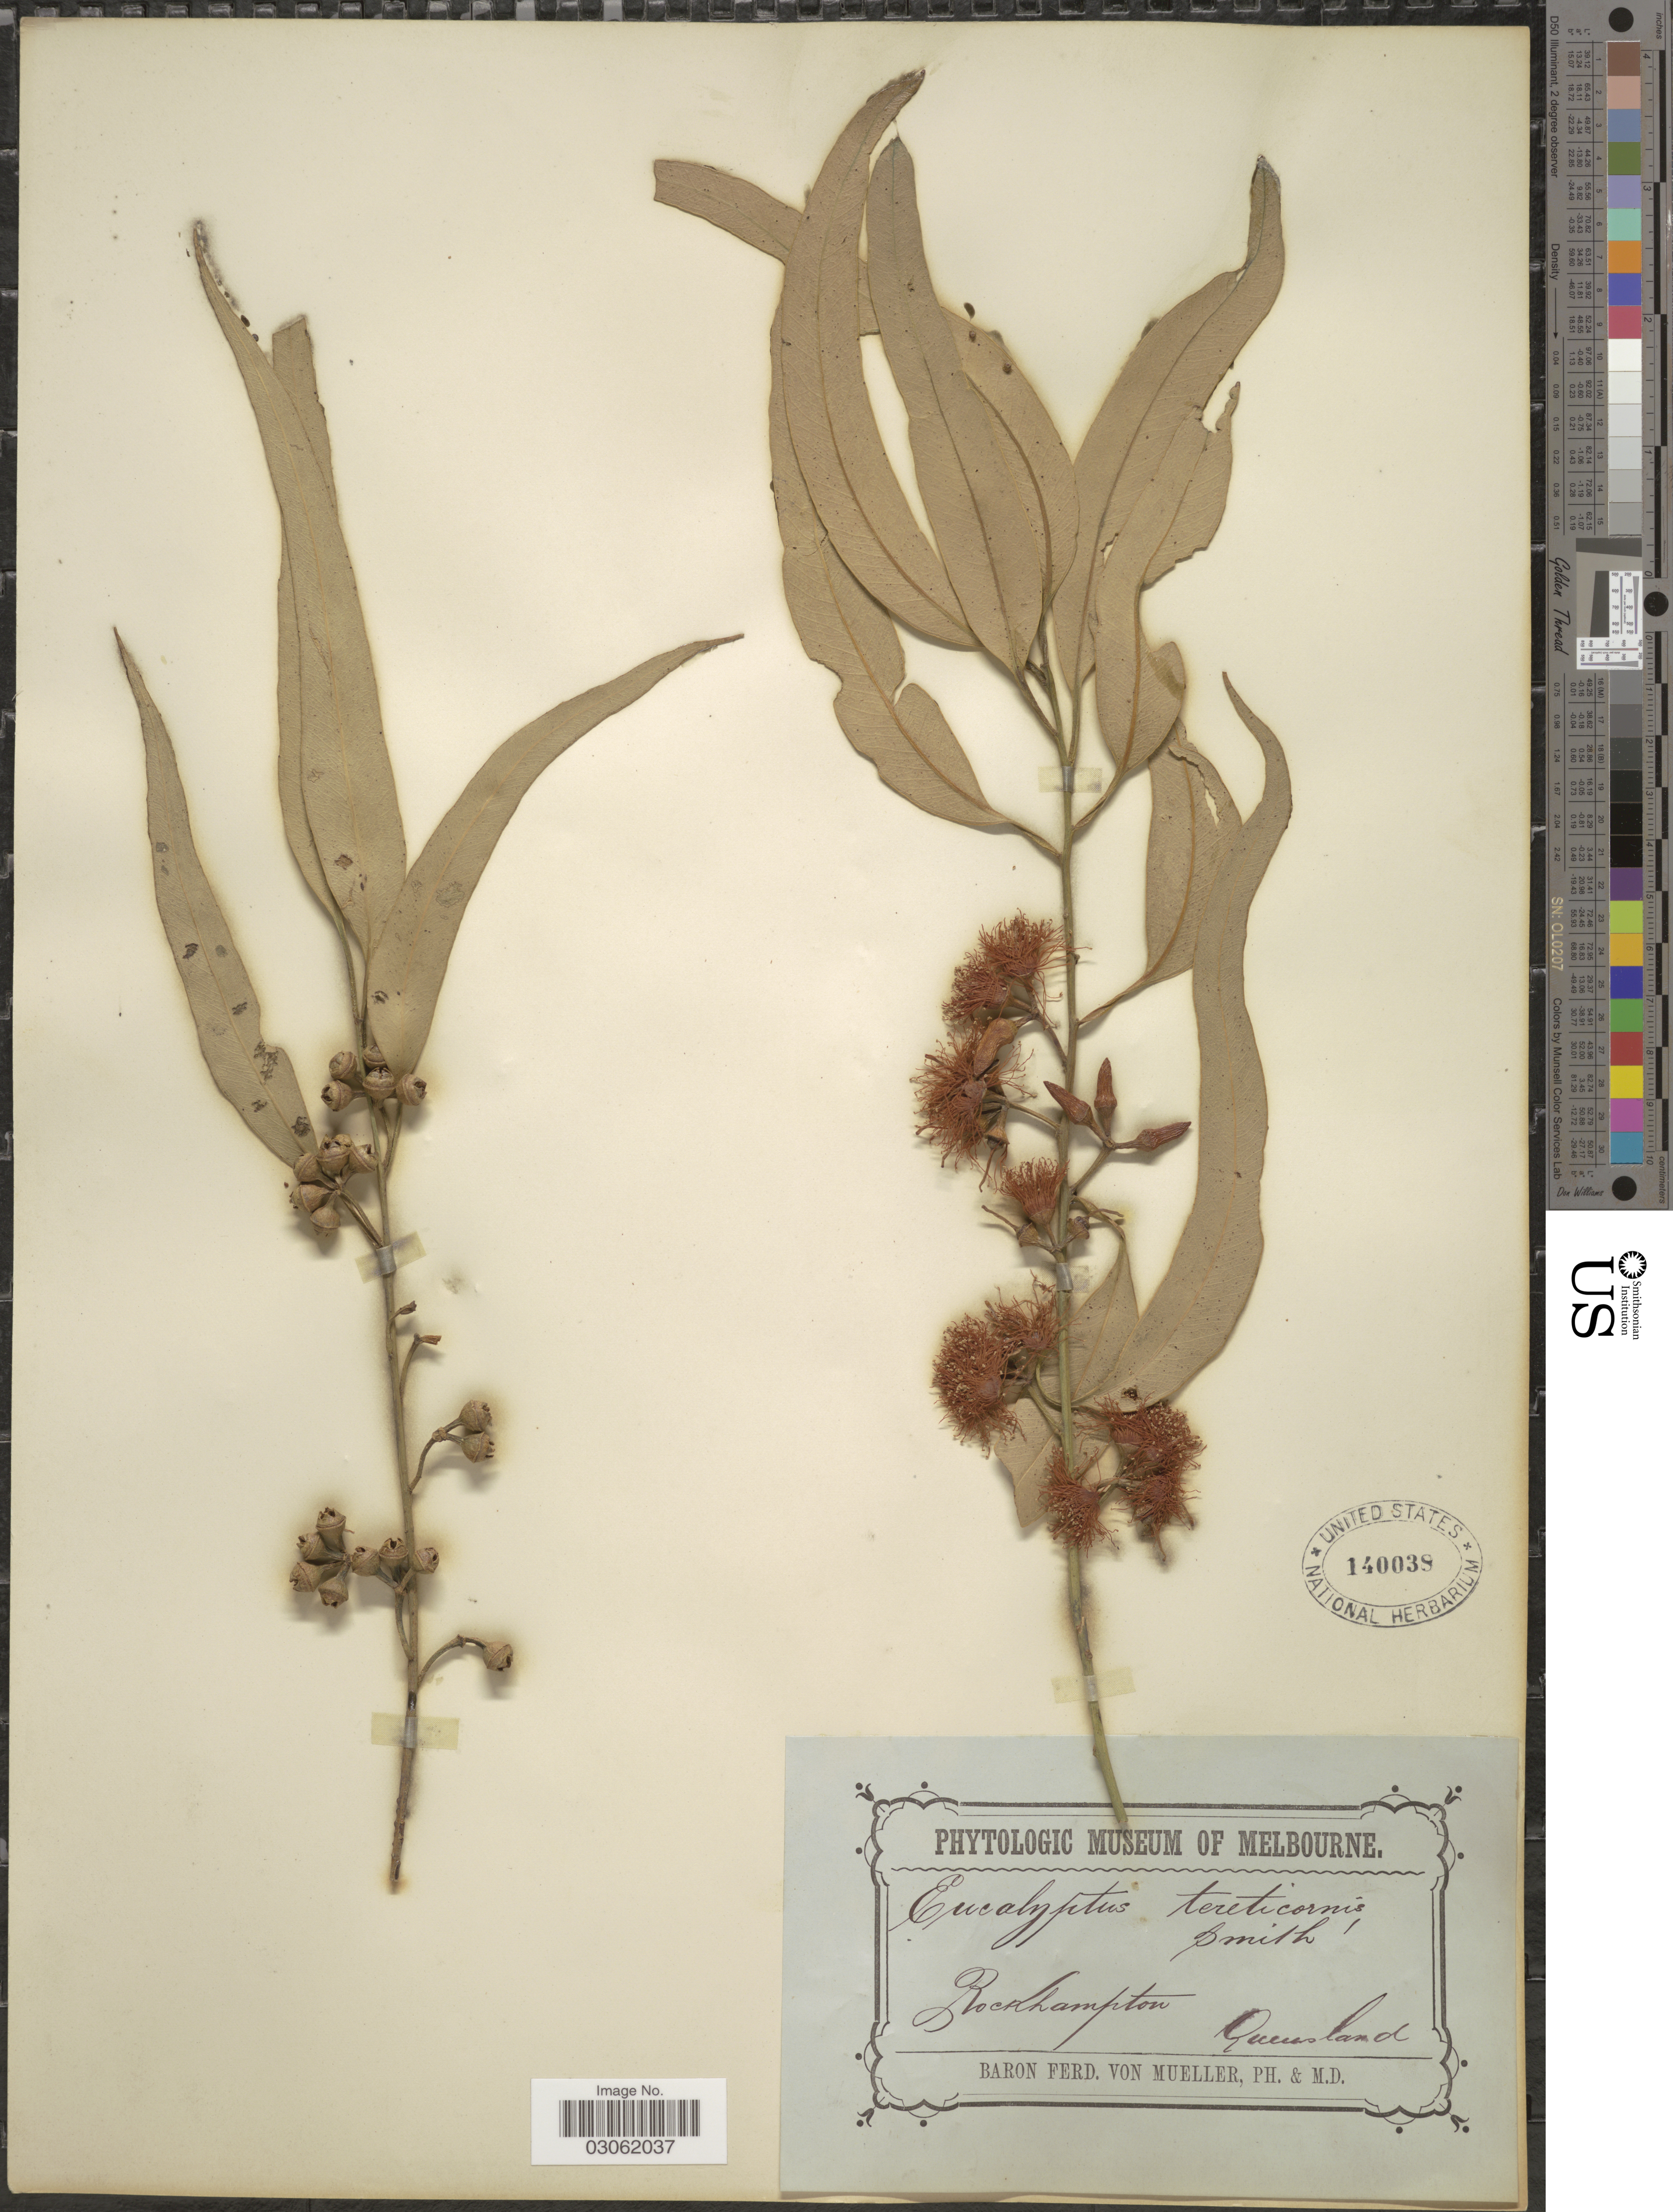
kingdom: Plantae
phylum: Tracheophyta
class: Magnoliopsida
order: Myrtales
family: Myrtaceae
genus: Eucalyptus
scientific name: Eucalyptus tereticornis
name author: Sm.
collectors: F. Mueller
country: Australia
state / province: Queensland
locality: Rockhampton.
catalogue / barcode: US 140038